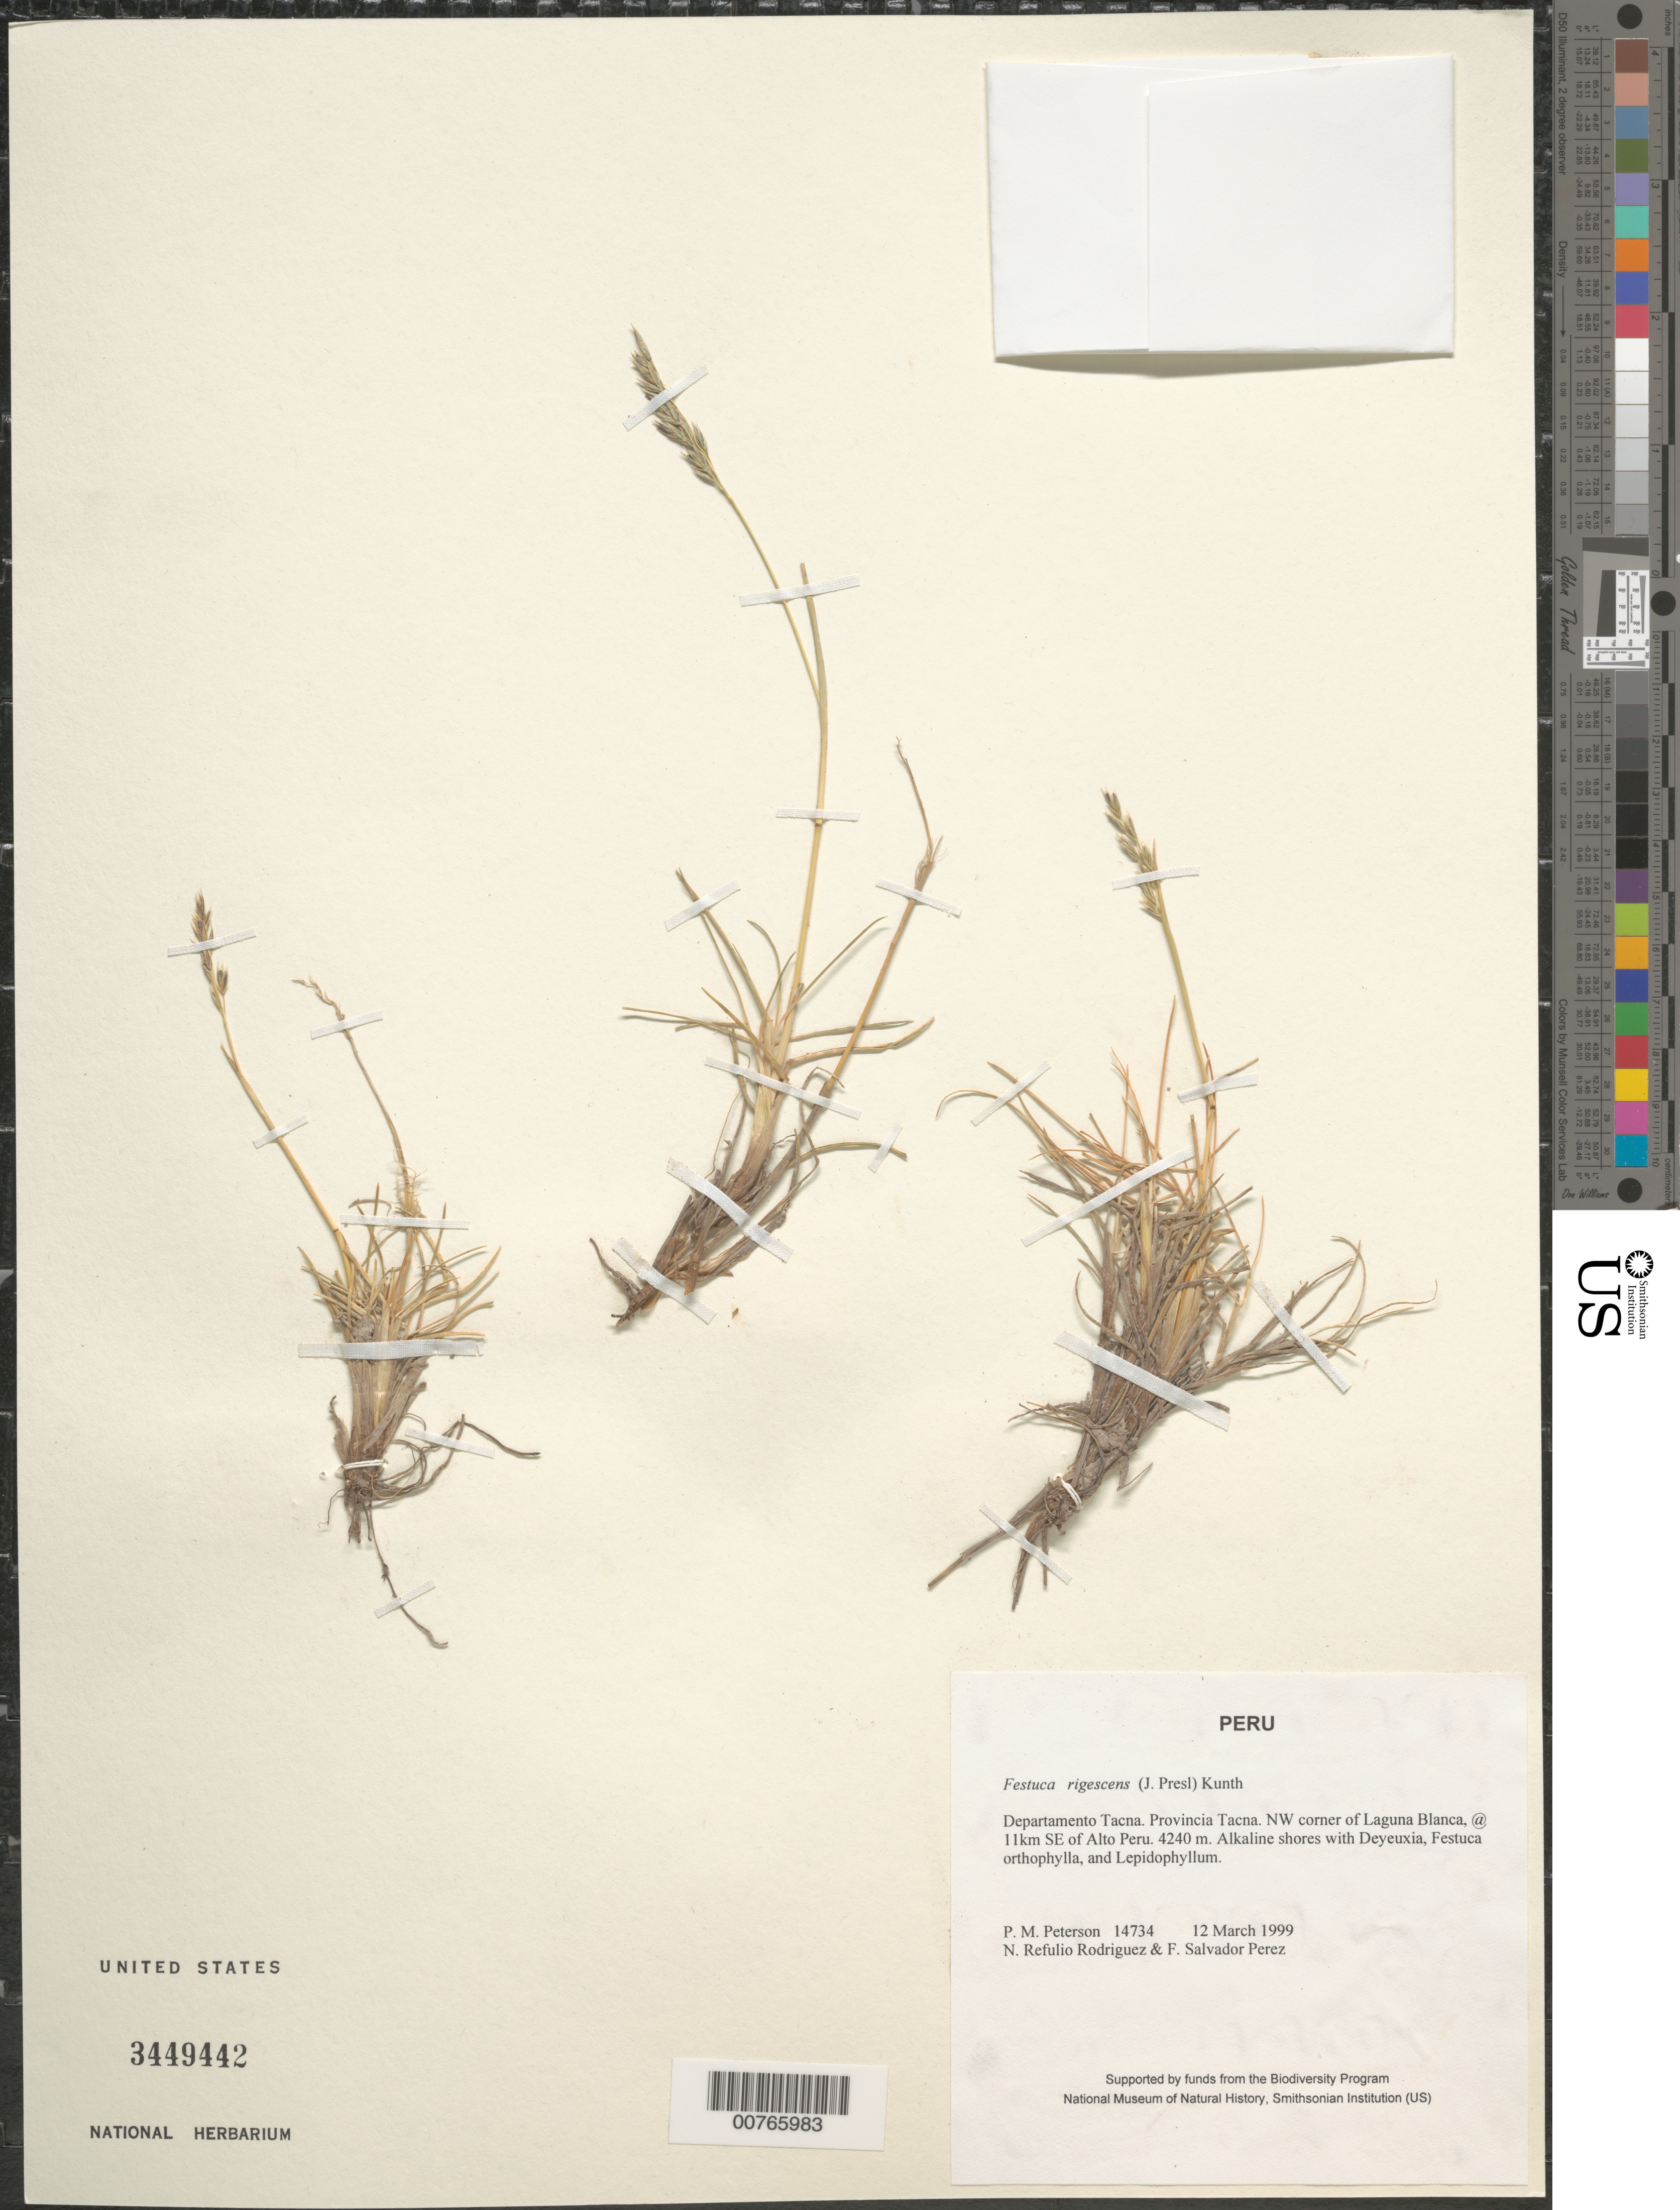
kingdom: Plantae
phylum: Tracheophyta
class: Liliopsida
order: Poales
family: Poaceae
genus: Festuca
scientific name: Festuca rigescens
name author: (J. Presl) Kunth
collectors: P. M. Peterson, N. Refulio-Rodríguez & F. Salvador Perez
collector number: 14734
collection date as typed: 12 Mar 1999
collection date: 1999-03-12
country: Peru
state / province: Tacna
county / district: Tacna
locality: NW corner of Laguna Blanca, @ 11km SE of Alto Peru.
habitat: Alkaline shores with Deyeuxia, Festuca orthophylla and Lepidophyllum.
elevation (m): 4240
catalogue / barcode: US 3449442